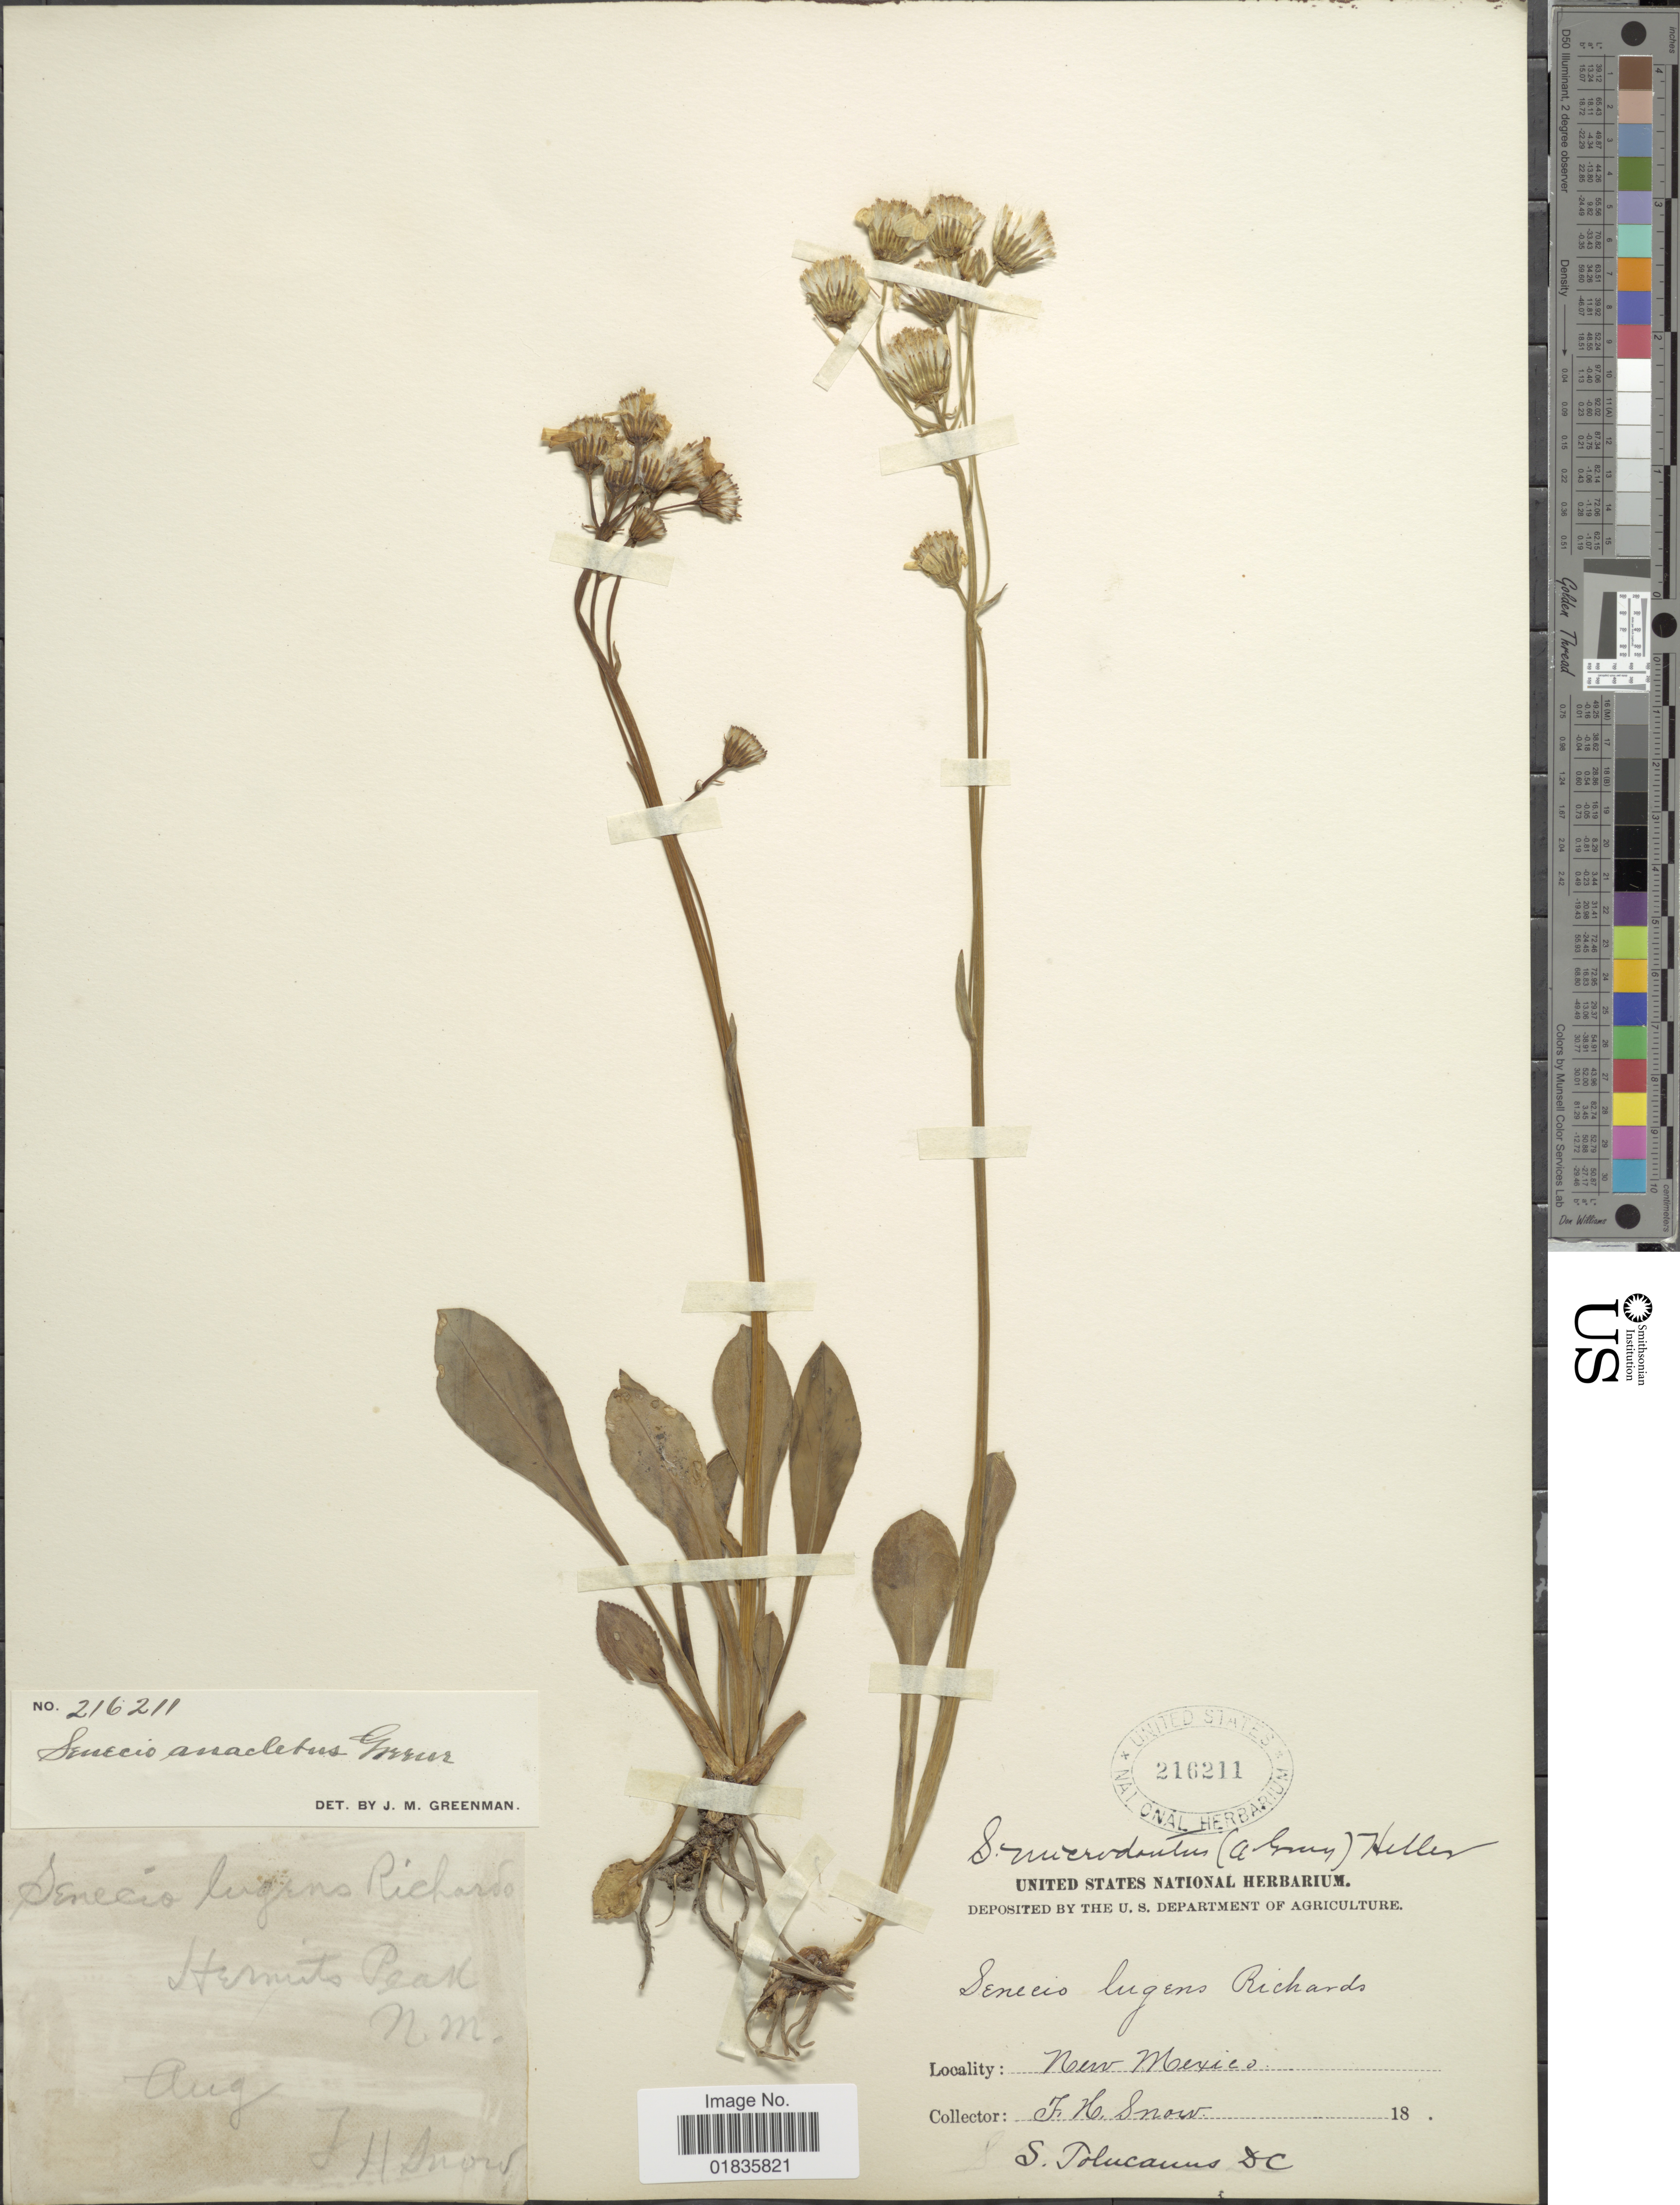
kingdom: Plantae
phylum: Tracheophyta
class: Magnoliopsida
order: Asterales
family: Asteraceae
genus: Senecio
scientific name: Senecio wootonii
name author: Greene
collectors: F. H. Snow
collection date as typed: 18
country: United States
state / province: New Mexico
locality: Hermit's Peak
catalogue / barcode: US 216211